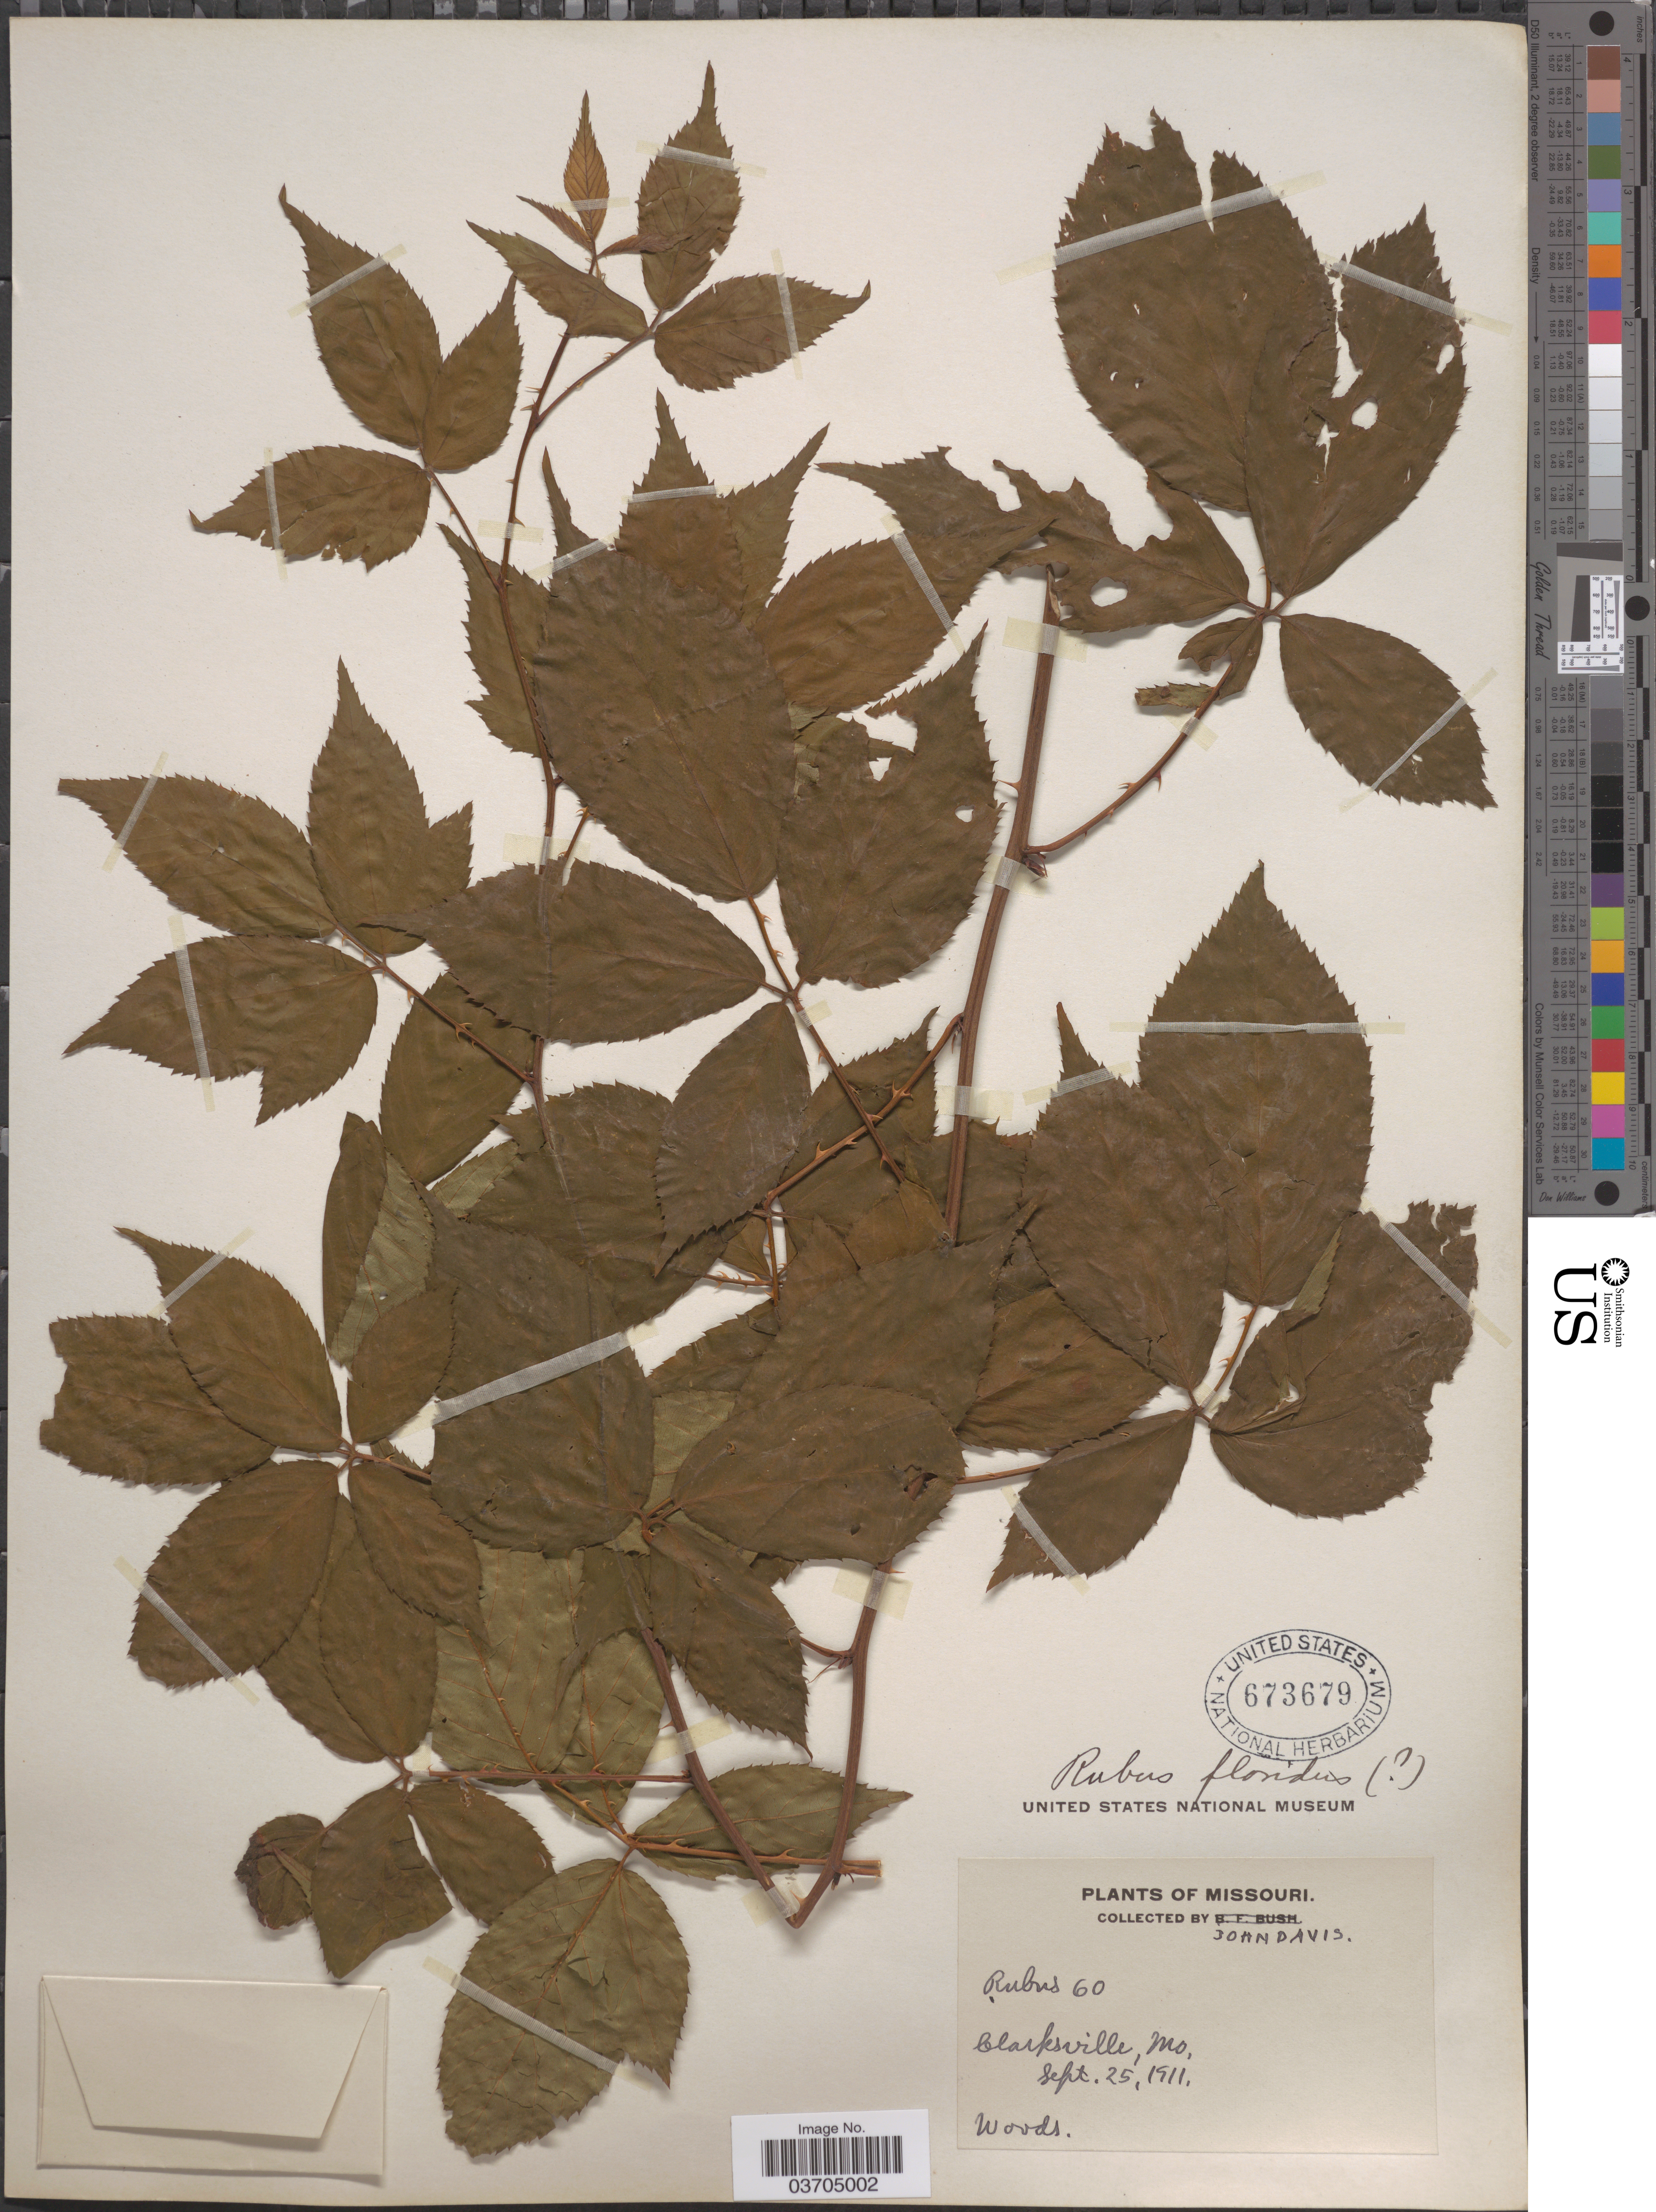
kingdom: Plantae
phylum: Tracheophyta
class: Magnoliopsida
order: Rosales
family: Rosaceae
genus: Rubus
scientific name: Rubus floridus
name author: Tratt.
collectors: J. Davis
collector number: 60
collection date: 1911-09-25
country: United States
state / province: Missouri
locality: Clarkville.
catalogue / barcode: US 673679